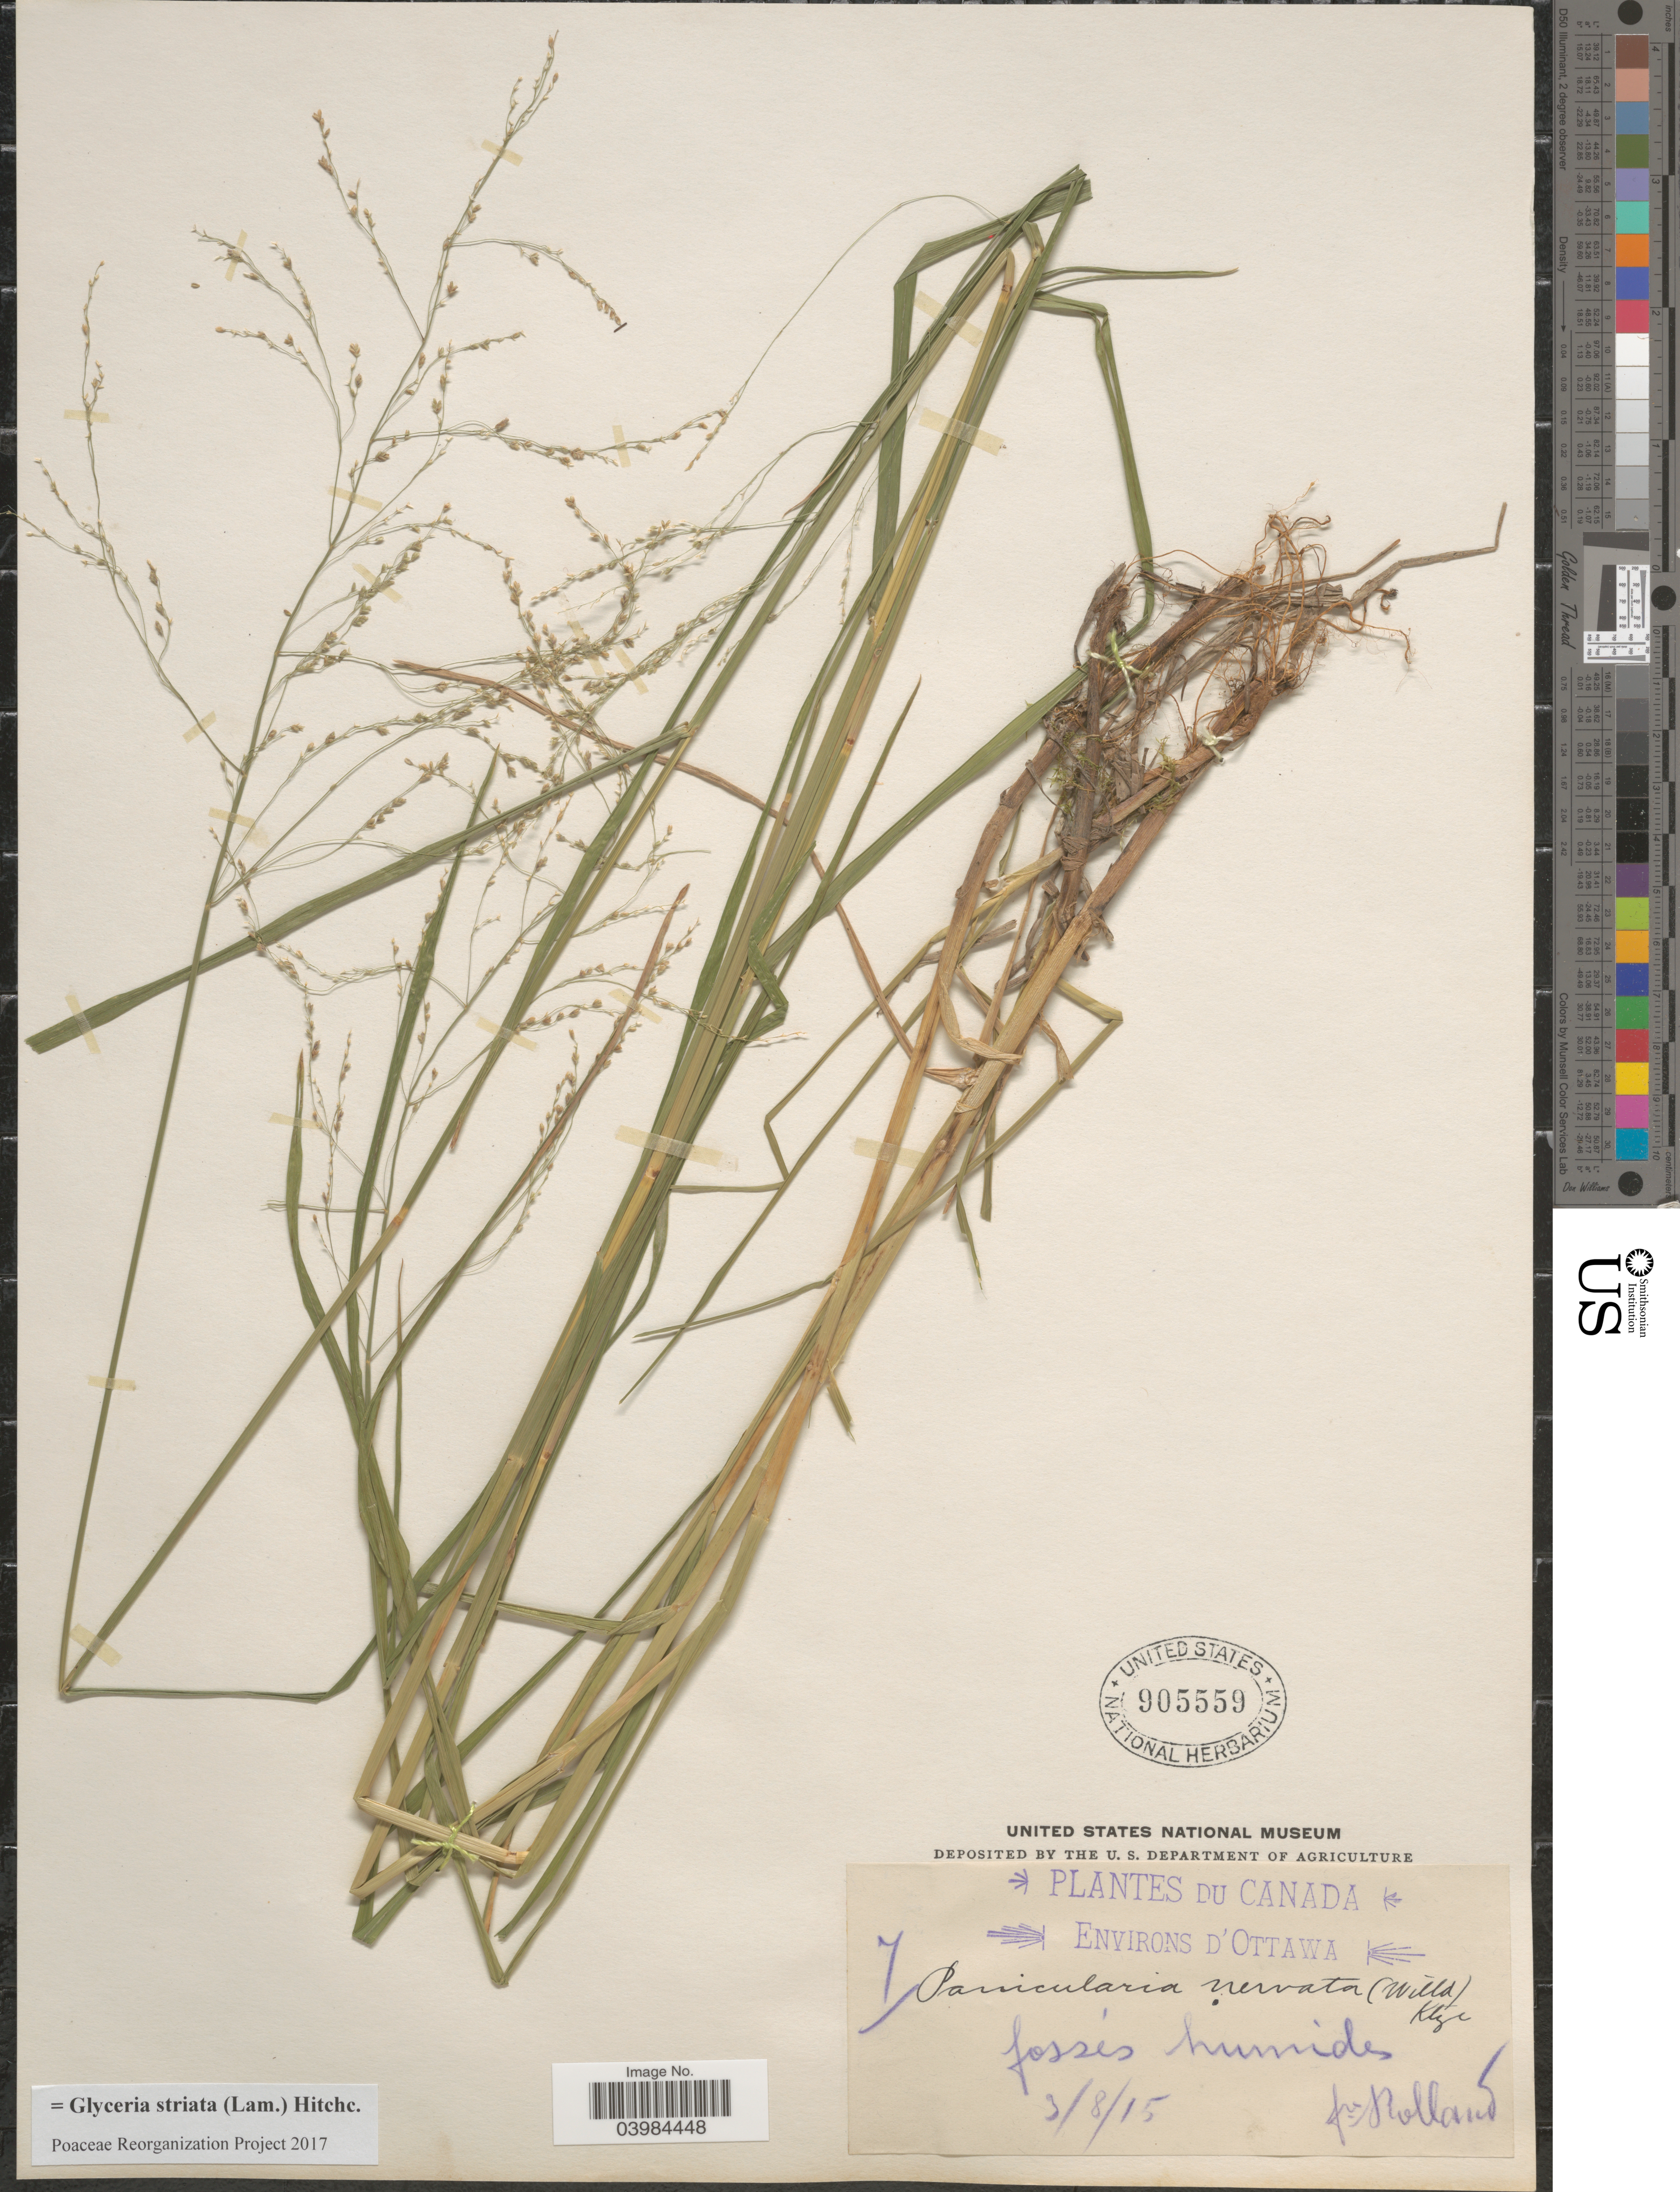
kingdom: Plantae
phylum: Tracheophyta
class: Liliopsida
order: Poales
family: Poaceae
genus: Glyceria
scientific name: Glyceria striata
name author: (Lam.) Hitchc.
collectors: B. Rolland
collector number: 7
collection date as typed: Transcribed d/m/y: 3/8/15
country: Canada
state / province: Ontario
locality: Environs D'Ottawa. Fossés humids.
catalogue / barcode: US 905559